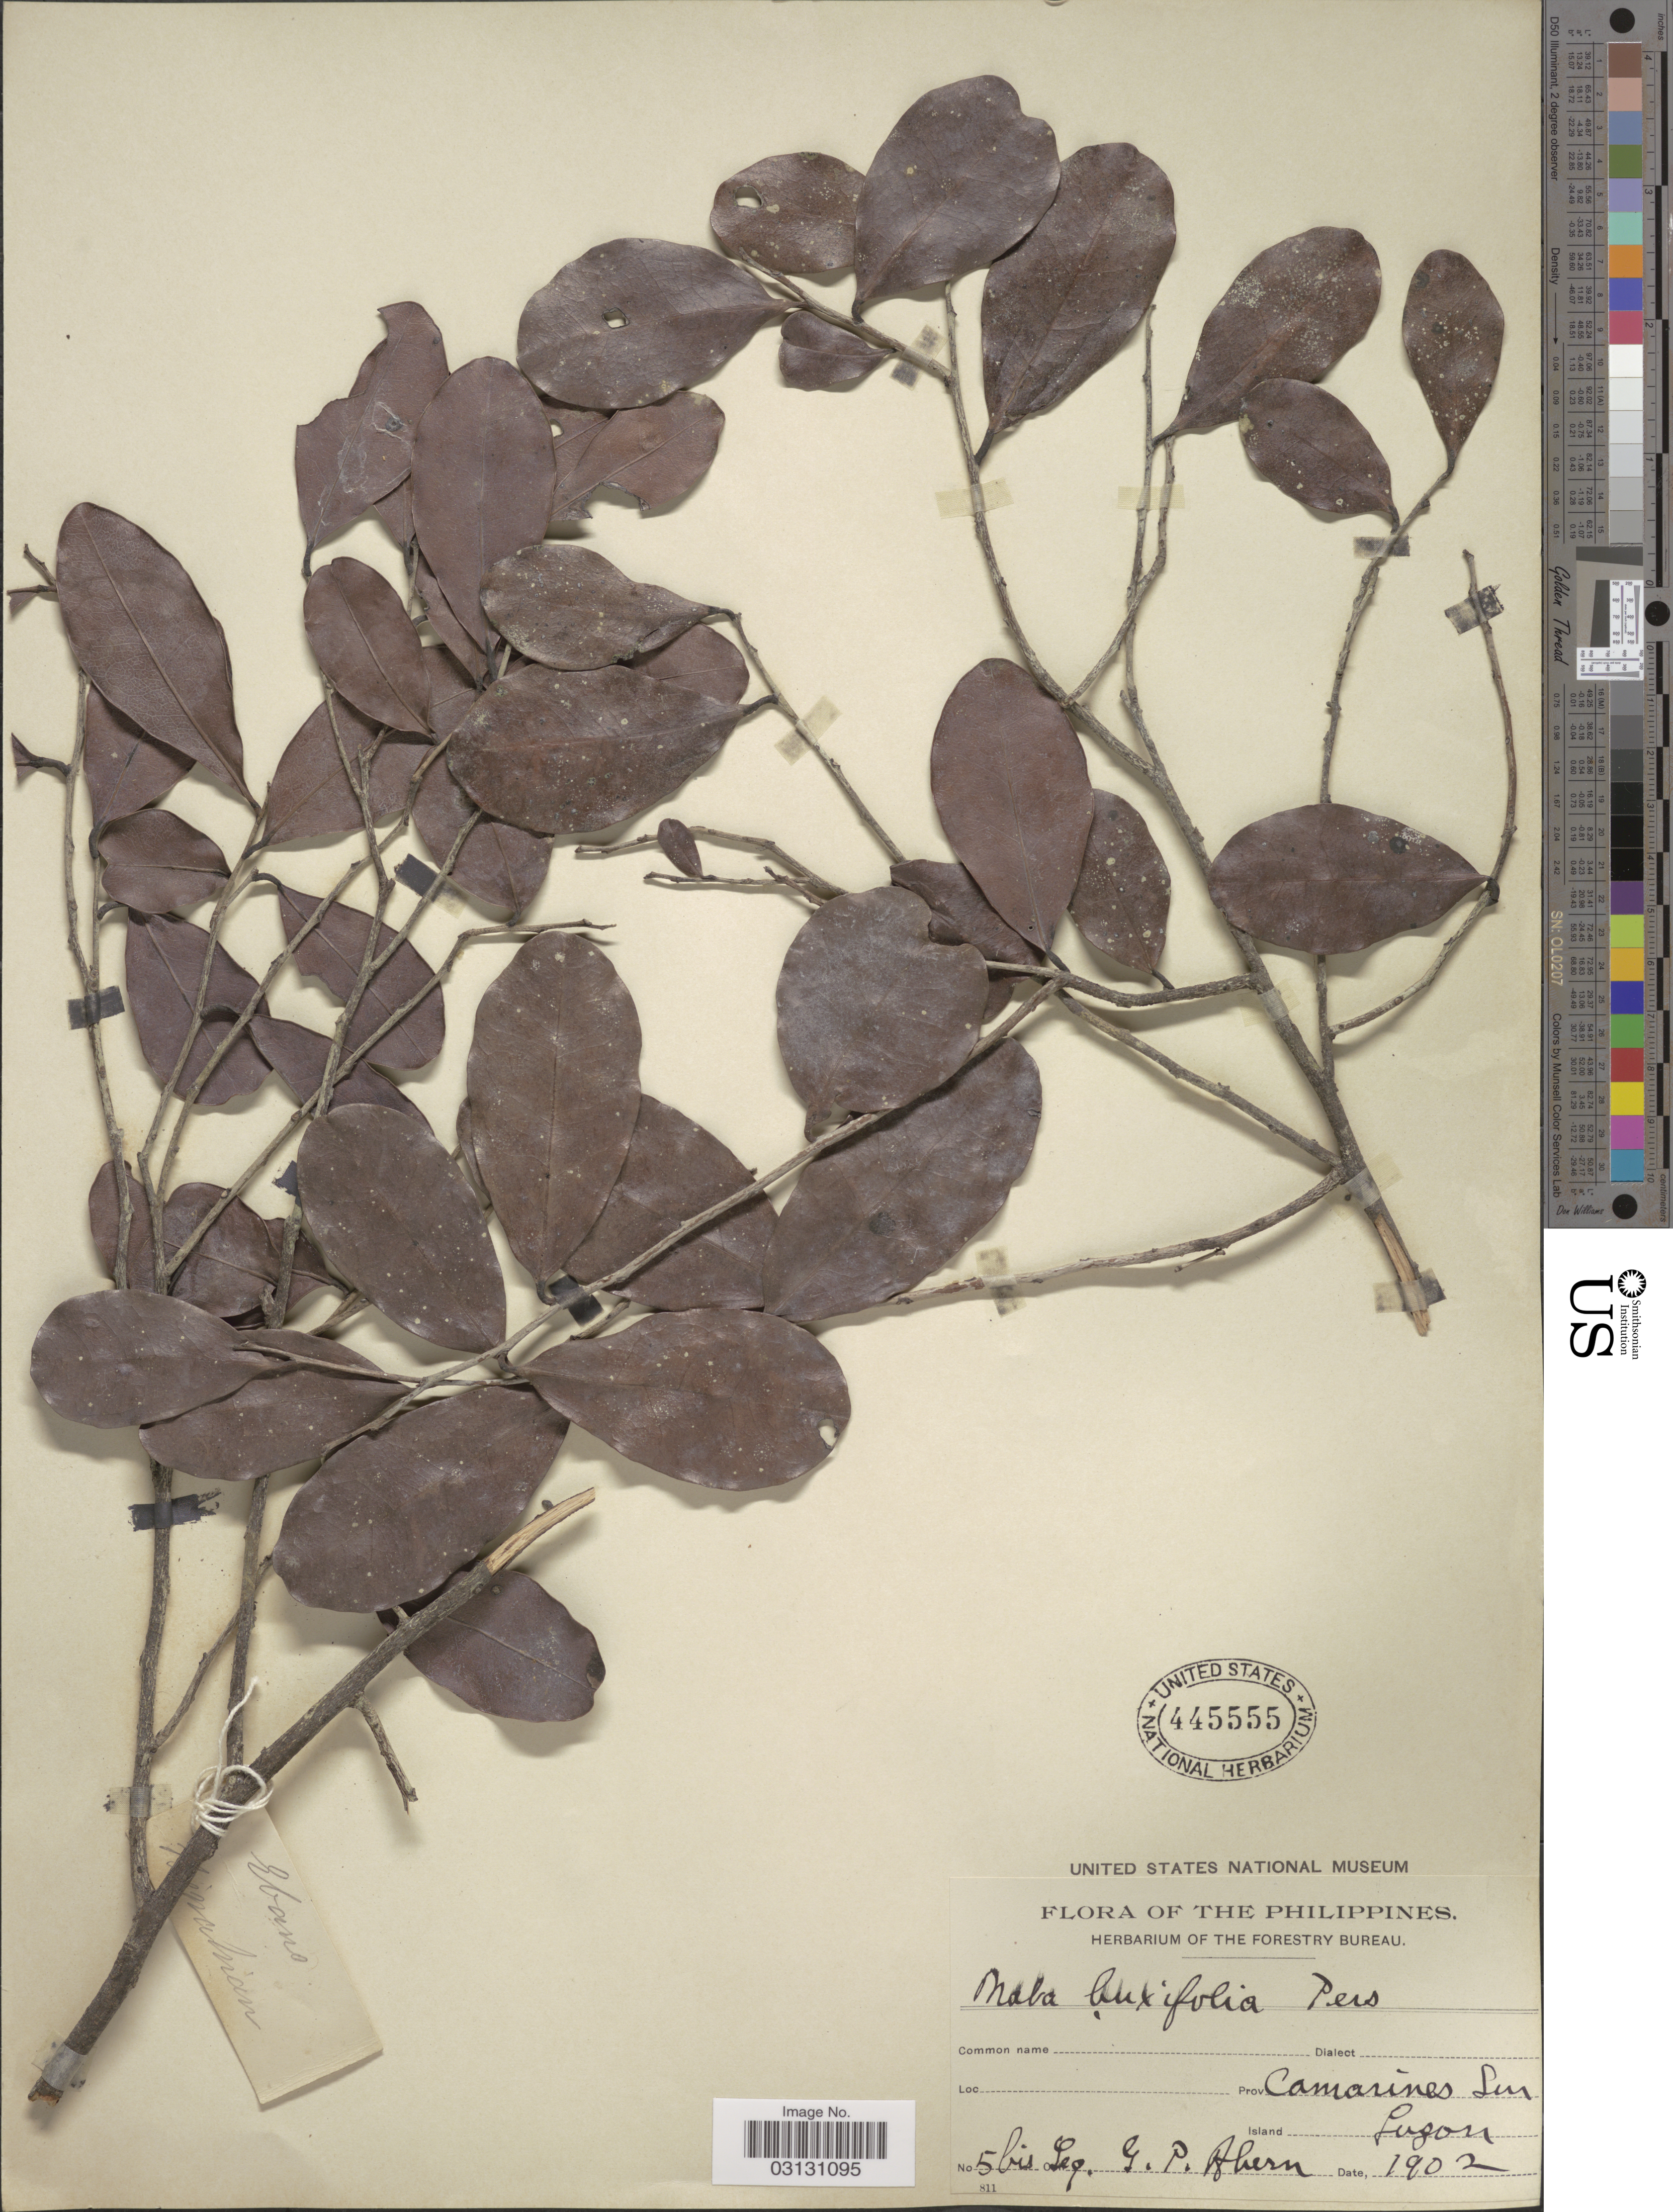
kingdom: Plantae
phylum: Tracheophyta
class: Magnoliopsida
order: Ericales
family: Ebenaceae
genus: Diospyros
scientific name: Diospyros ferrea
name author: (Willd.) Bakh.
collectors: G. Ahern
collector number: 5bis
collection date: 1902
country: Philippines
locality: Prov. Camarines Sur. Luzon.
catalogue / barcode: US 445555